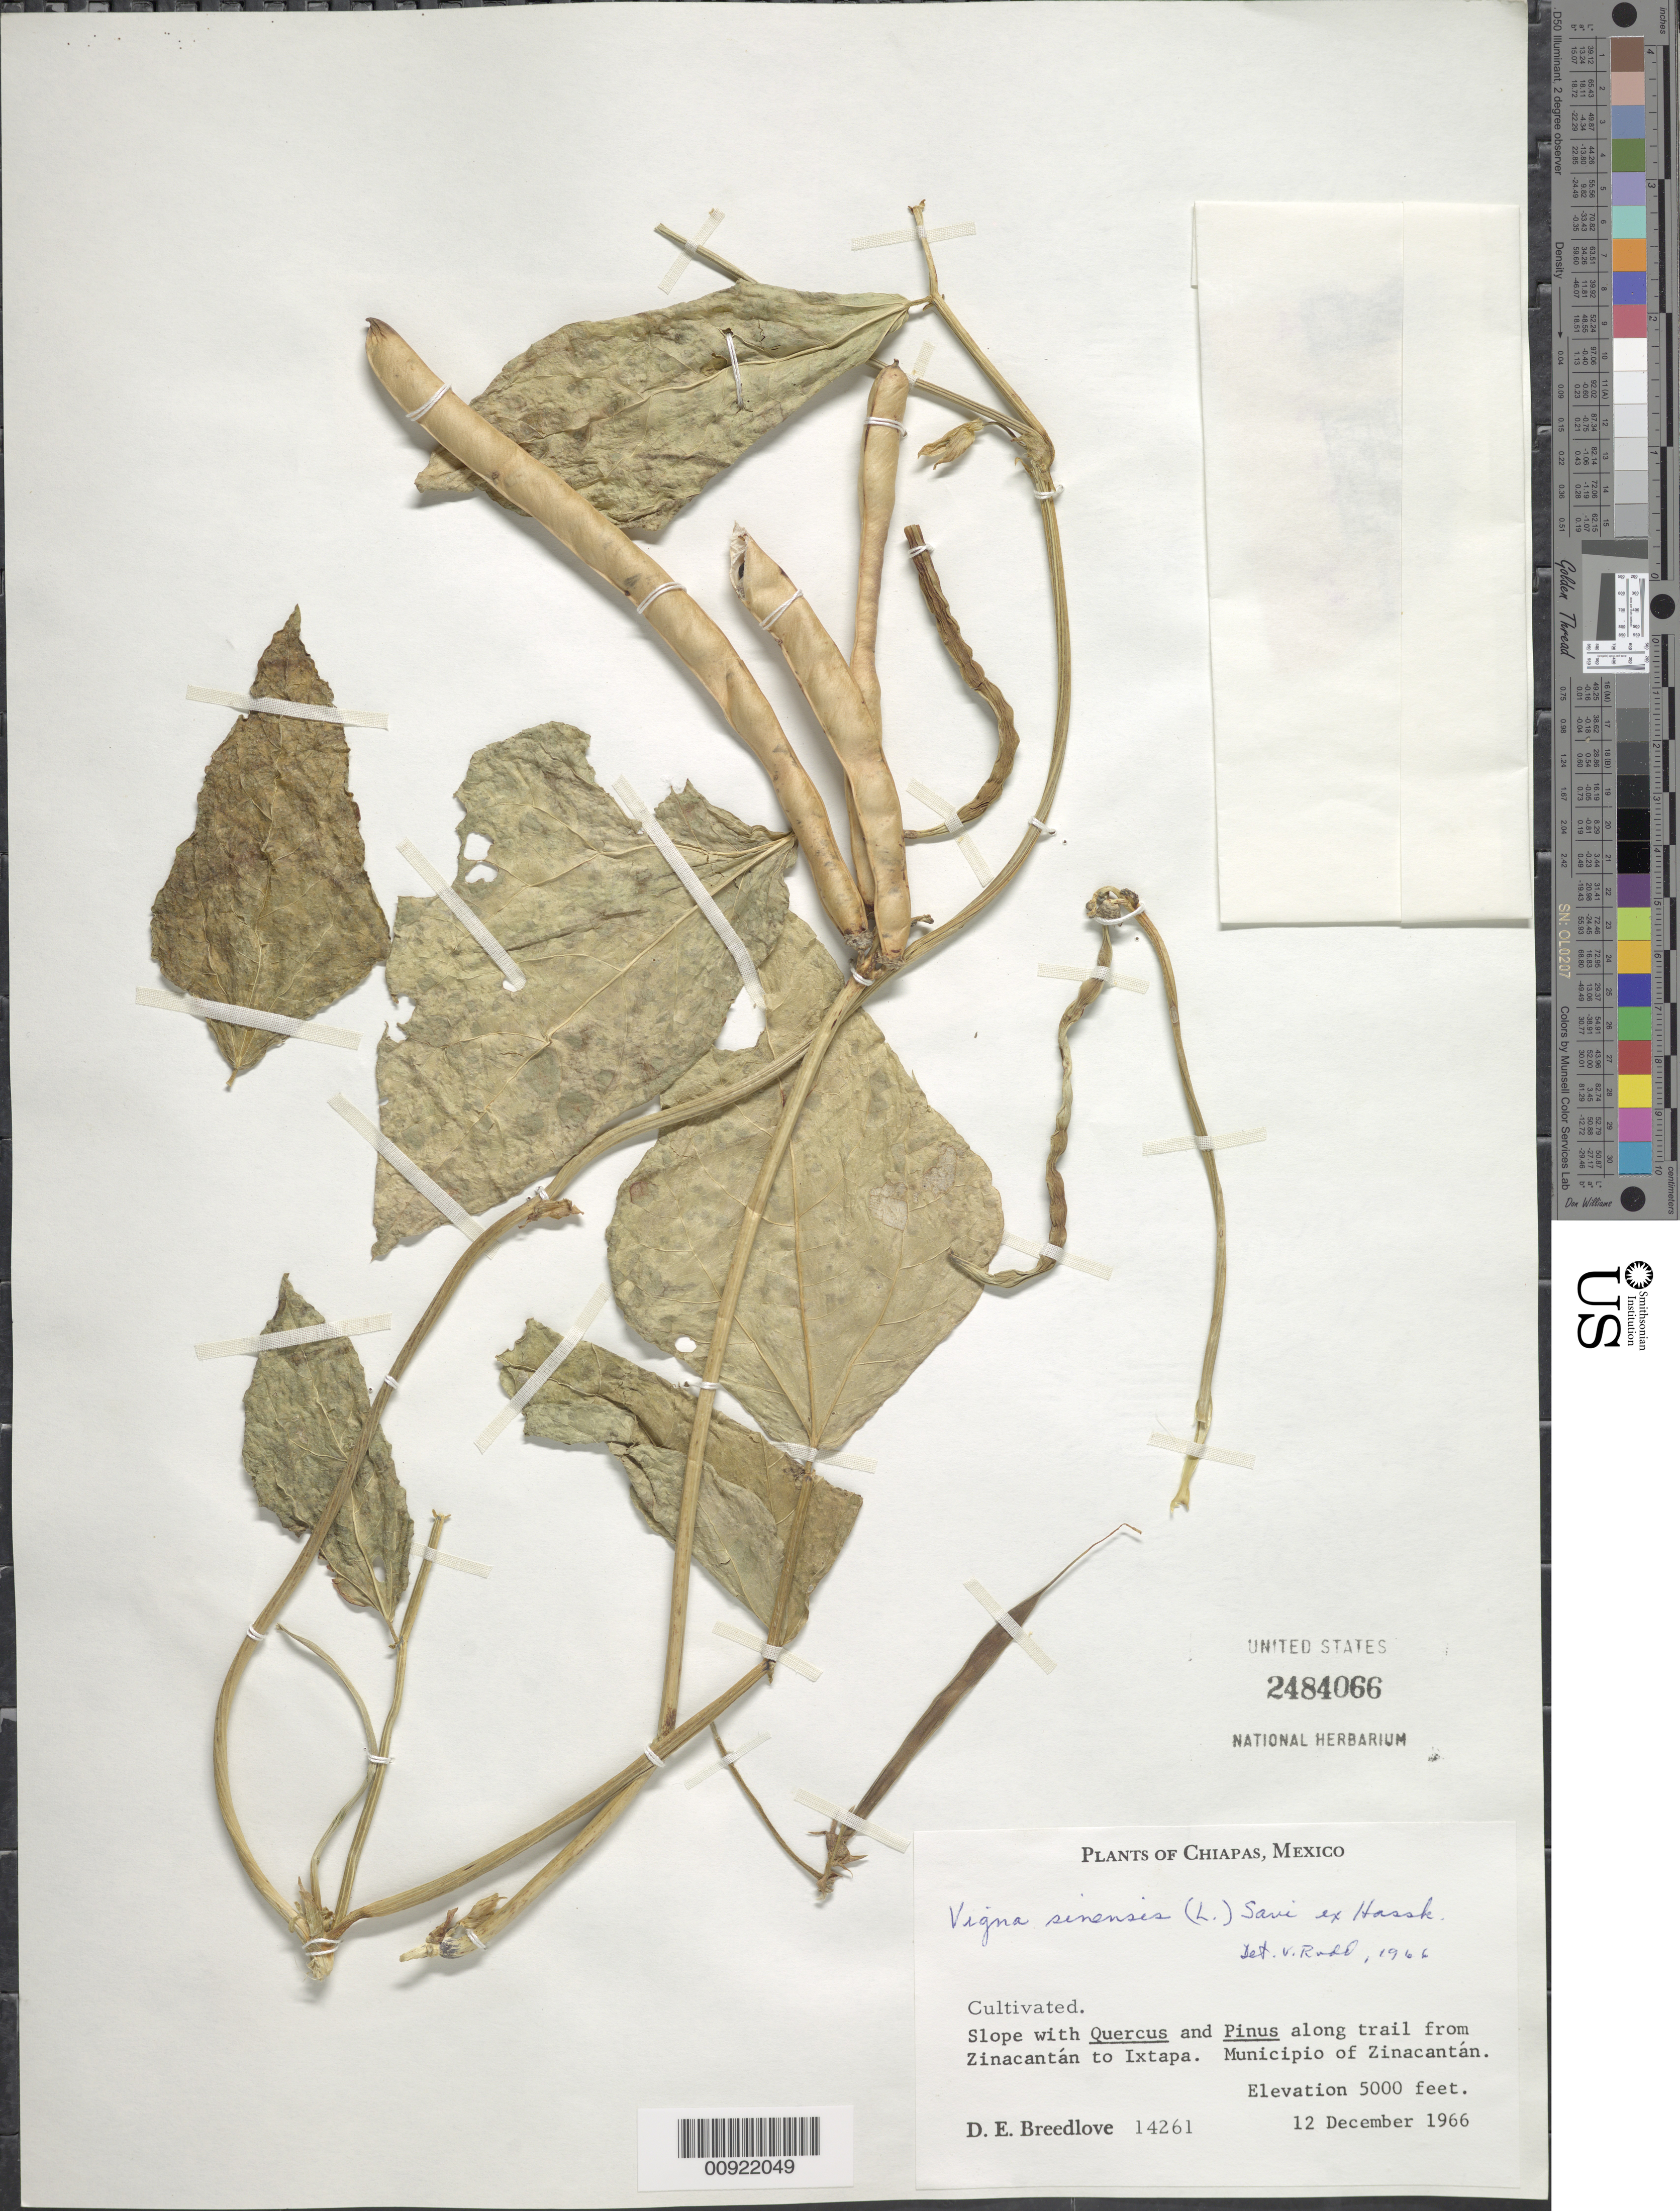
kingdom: Plantae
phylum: Tracheophyta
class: Magnoliopsida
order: Fabales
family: Fabaceae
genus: Vigna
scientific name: Vigna unguiculata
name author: (L.) Walp.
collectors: D. E. Breedlove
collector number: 14261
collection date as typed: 12 Dec 1966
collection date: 1966-12-12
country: Mexico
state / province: Chiapas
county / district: Zinacantán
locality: Along trail from Zinacantán to Ixtapa. Municipio of Zinacantán, Chiapas.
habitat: Slope with Quercus and Pinus along trail.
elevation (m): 1524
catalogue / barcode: US 2484066